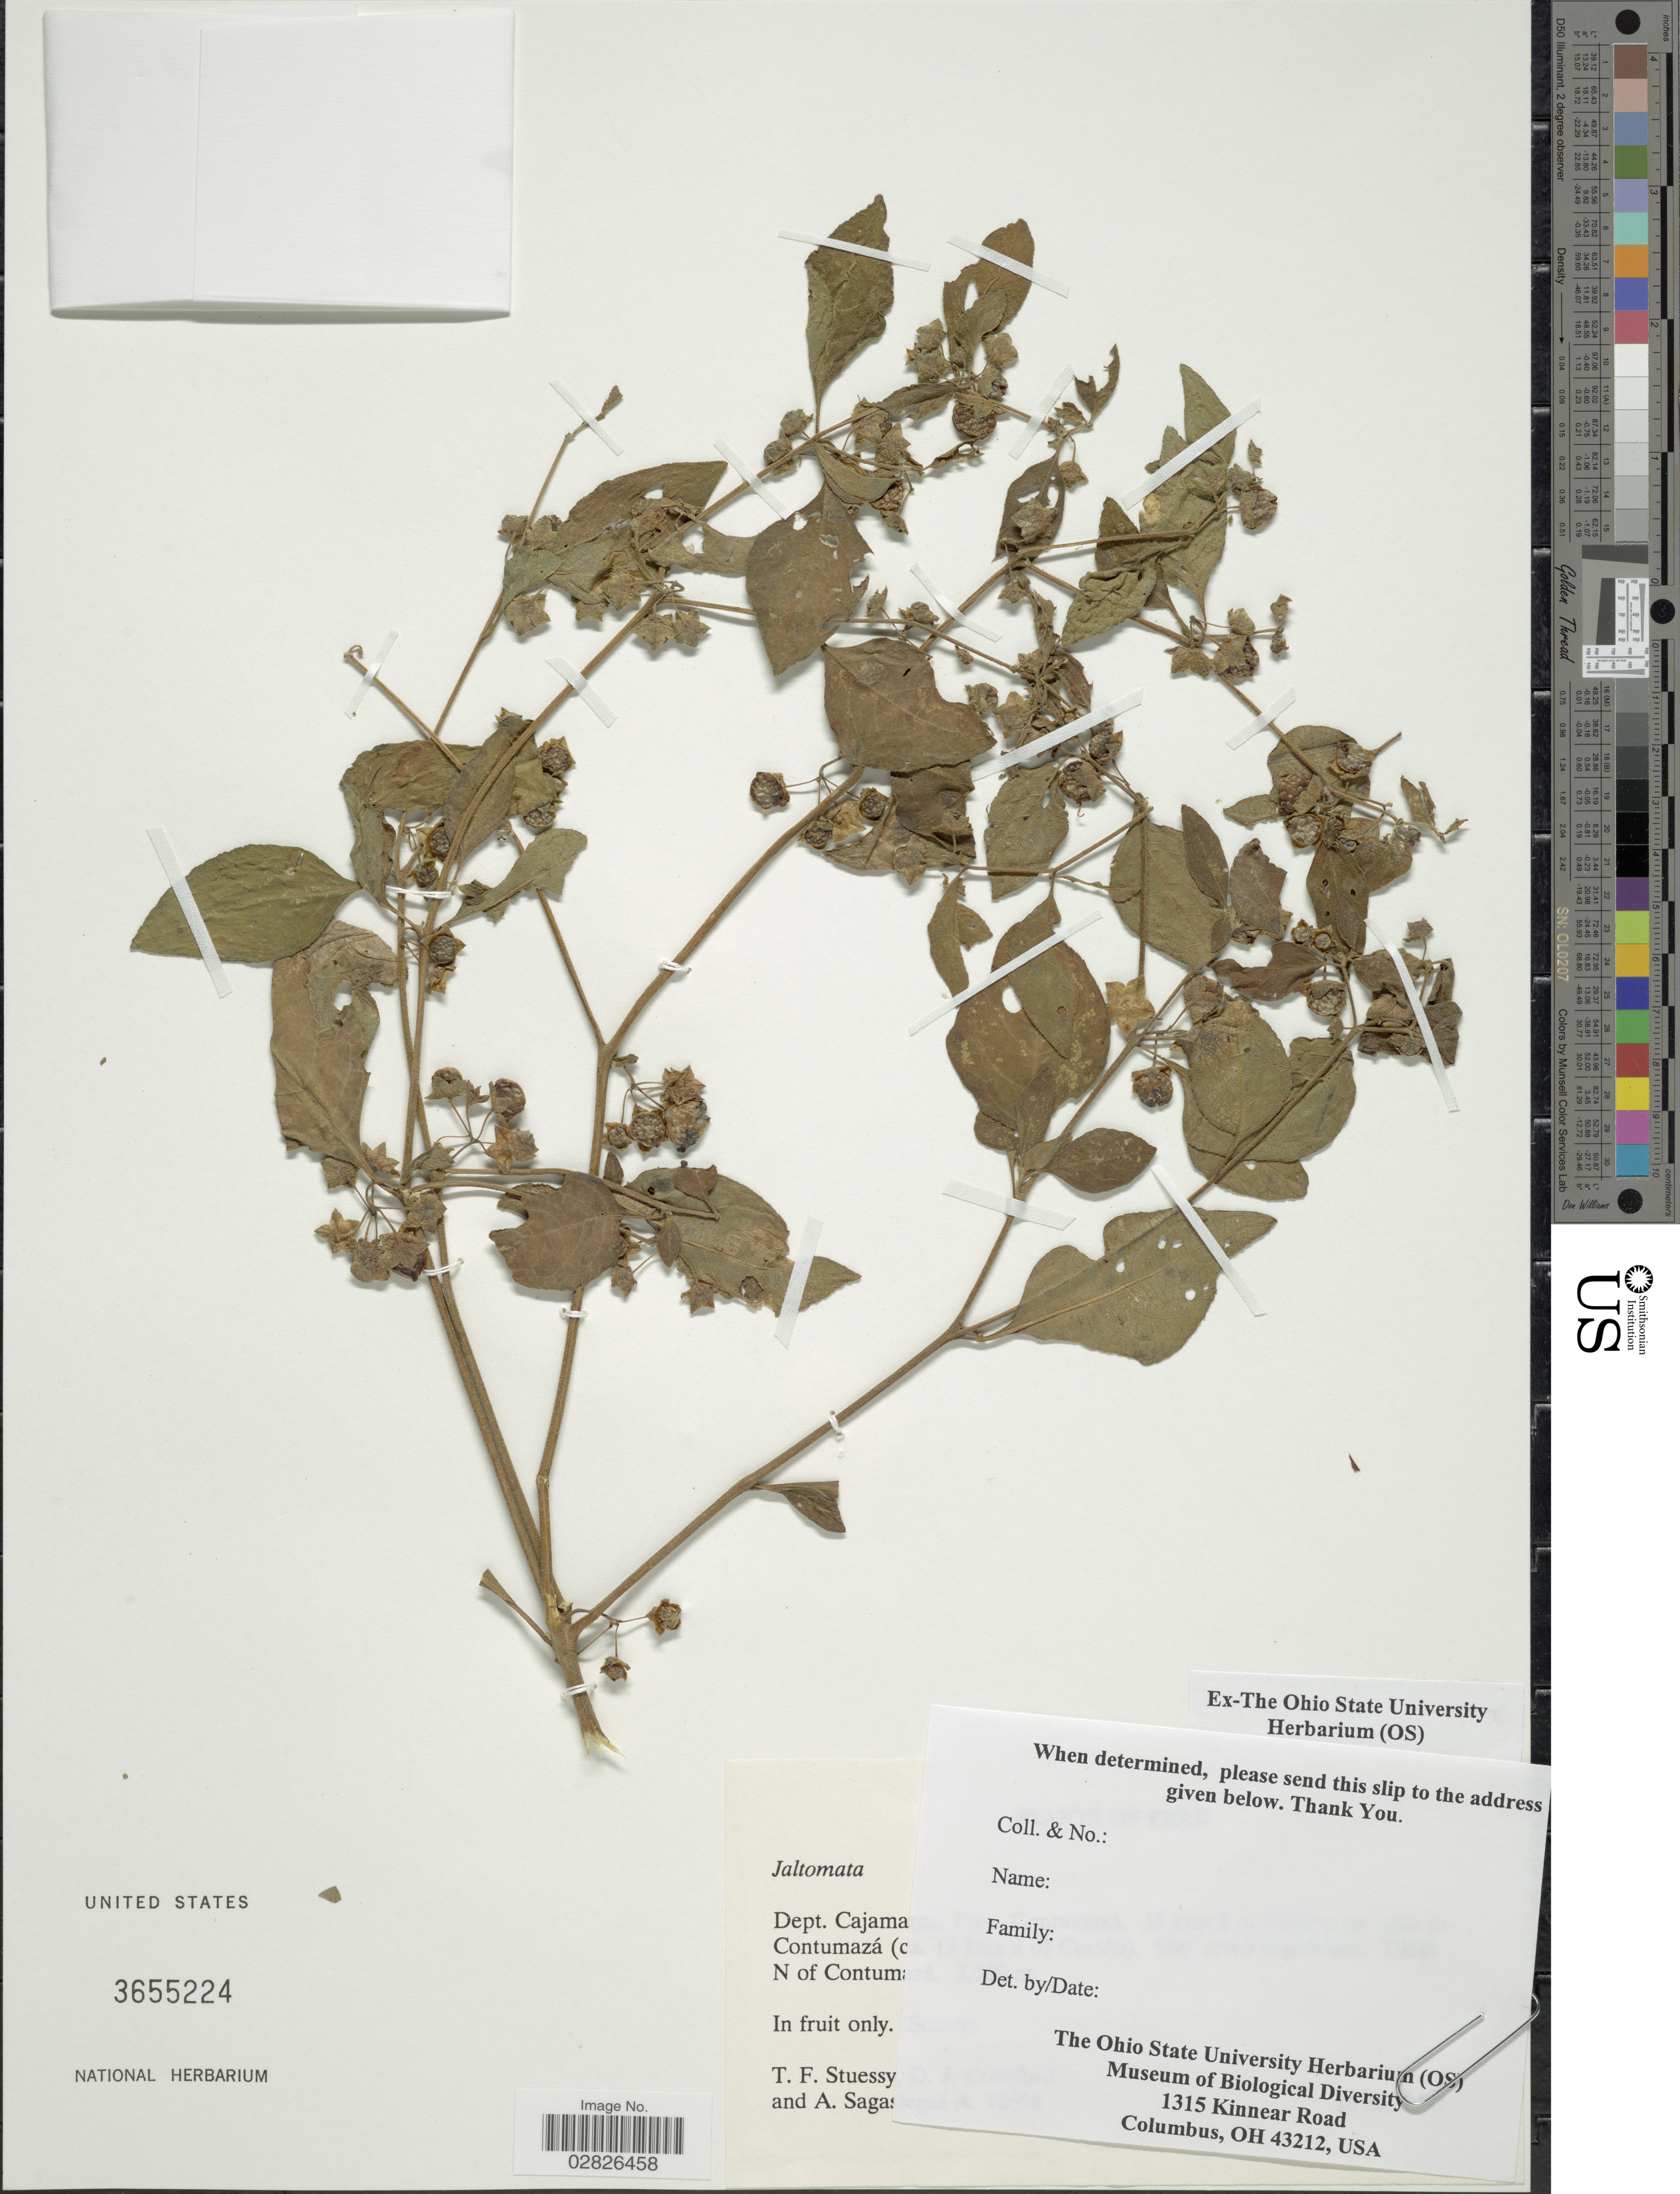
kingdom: Plantae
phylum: Tracheophyta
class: Magnoliopsida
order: Solanales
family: Solanaceae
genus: Jaltomata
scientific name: Jaltomata sp.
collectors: T. Stuessy, Collector illegible & A. Sagástequi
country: Peru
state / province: Cajamarca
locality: Dept. Cajamarca, [illegible text], Contumazá (c [illegible text]), N of Contum [illegible text].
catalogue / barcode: US 3655224